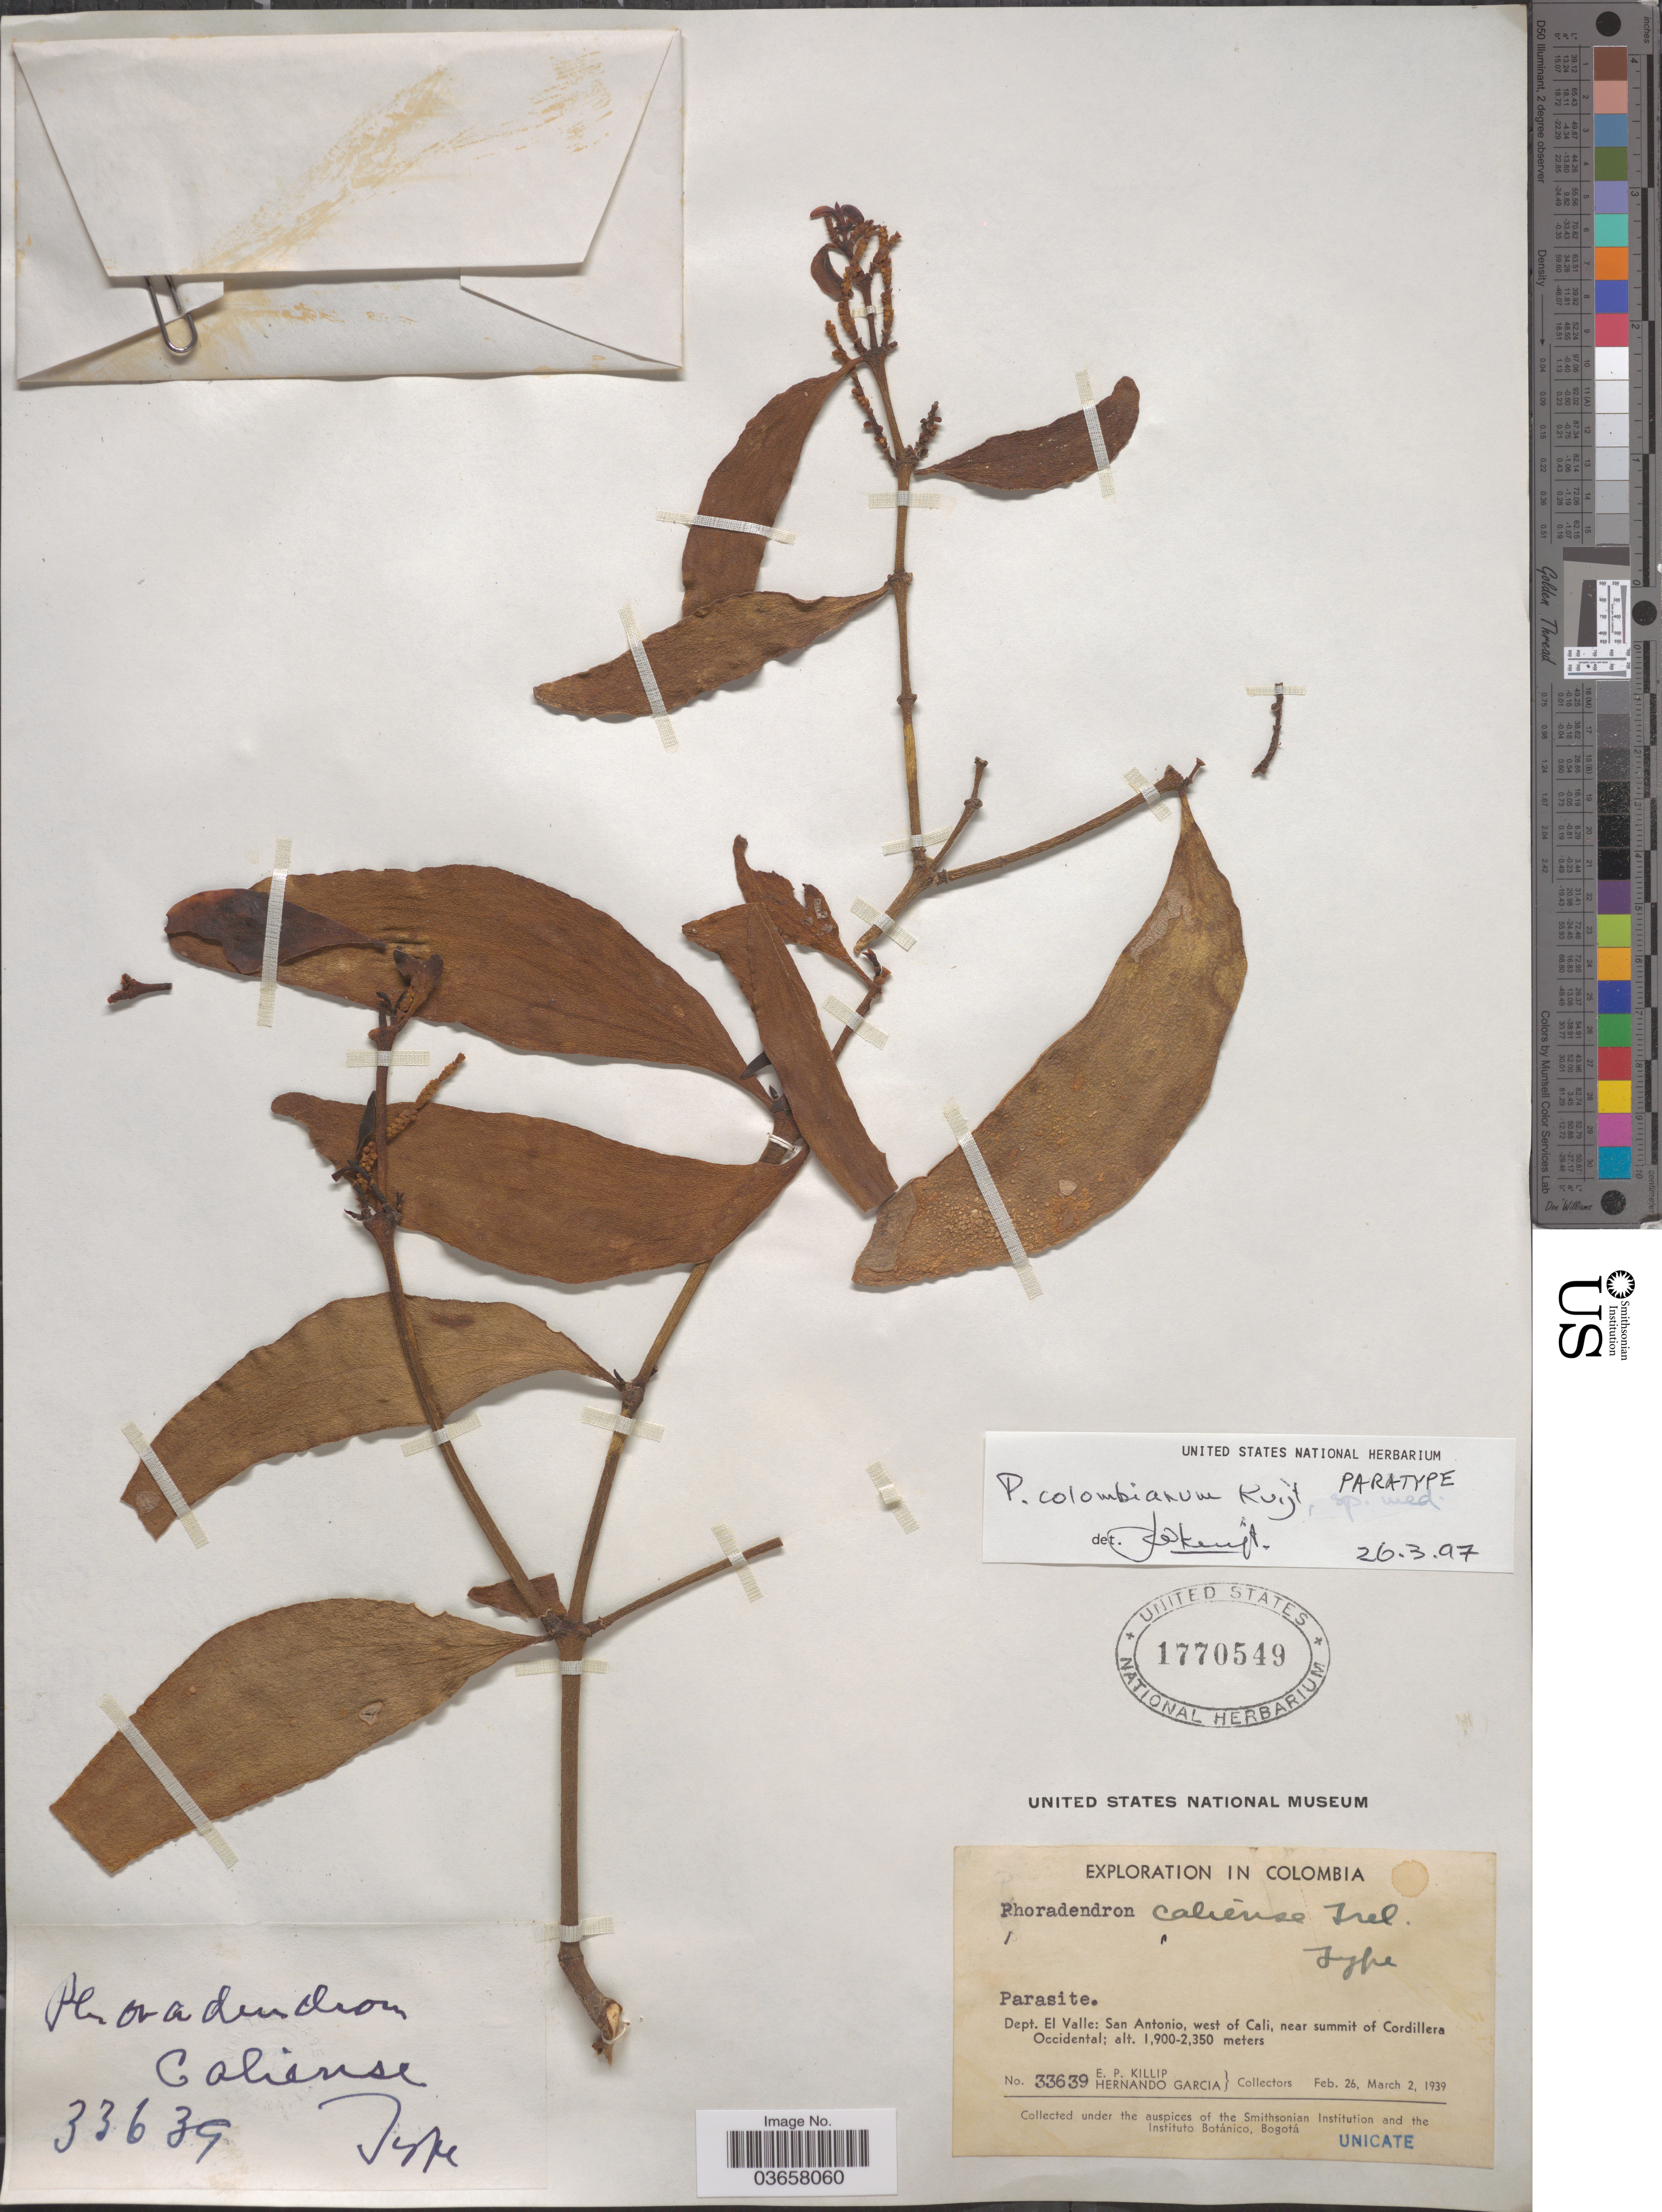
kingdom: Plantae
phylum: Tracheophyta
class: Magnoliopsida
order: Santalales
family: Viscaceae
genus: Phoradendron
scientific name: Phoradendron colombianum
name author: Kuijt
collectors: E. P. Killip & H. Garcia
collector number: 33639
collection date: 1939-02-26/1939-03-02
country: Colombia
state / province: Valle del Cauca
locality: Dept. El Valle: San Antonio, west of Cali, near summit of Cordillera Occidental.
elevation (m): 1900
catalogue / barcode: US 1770549